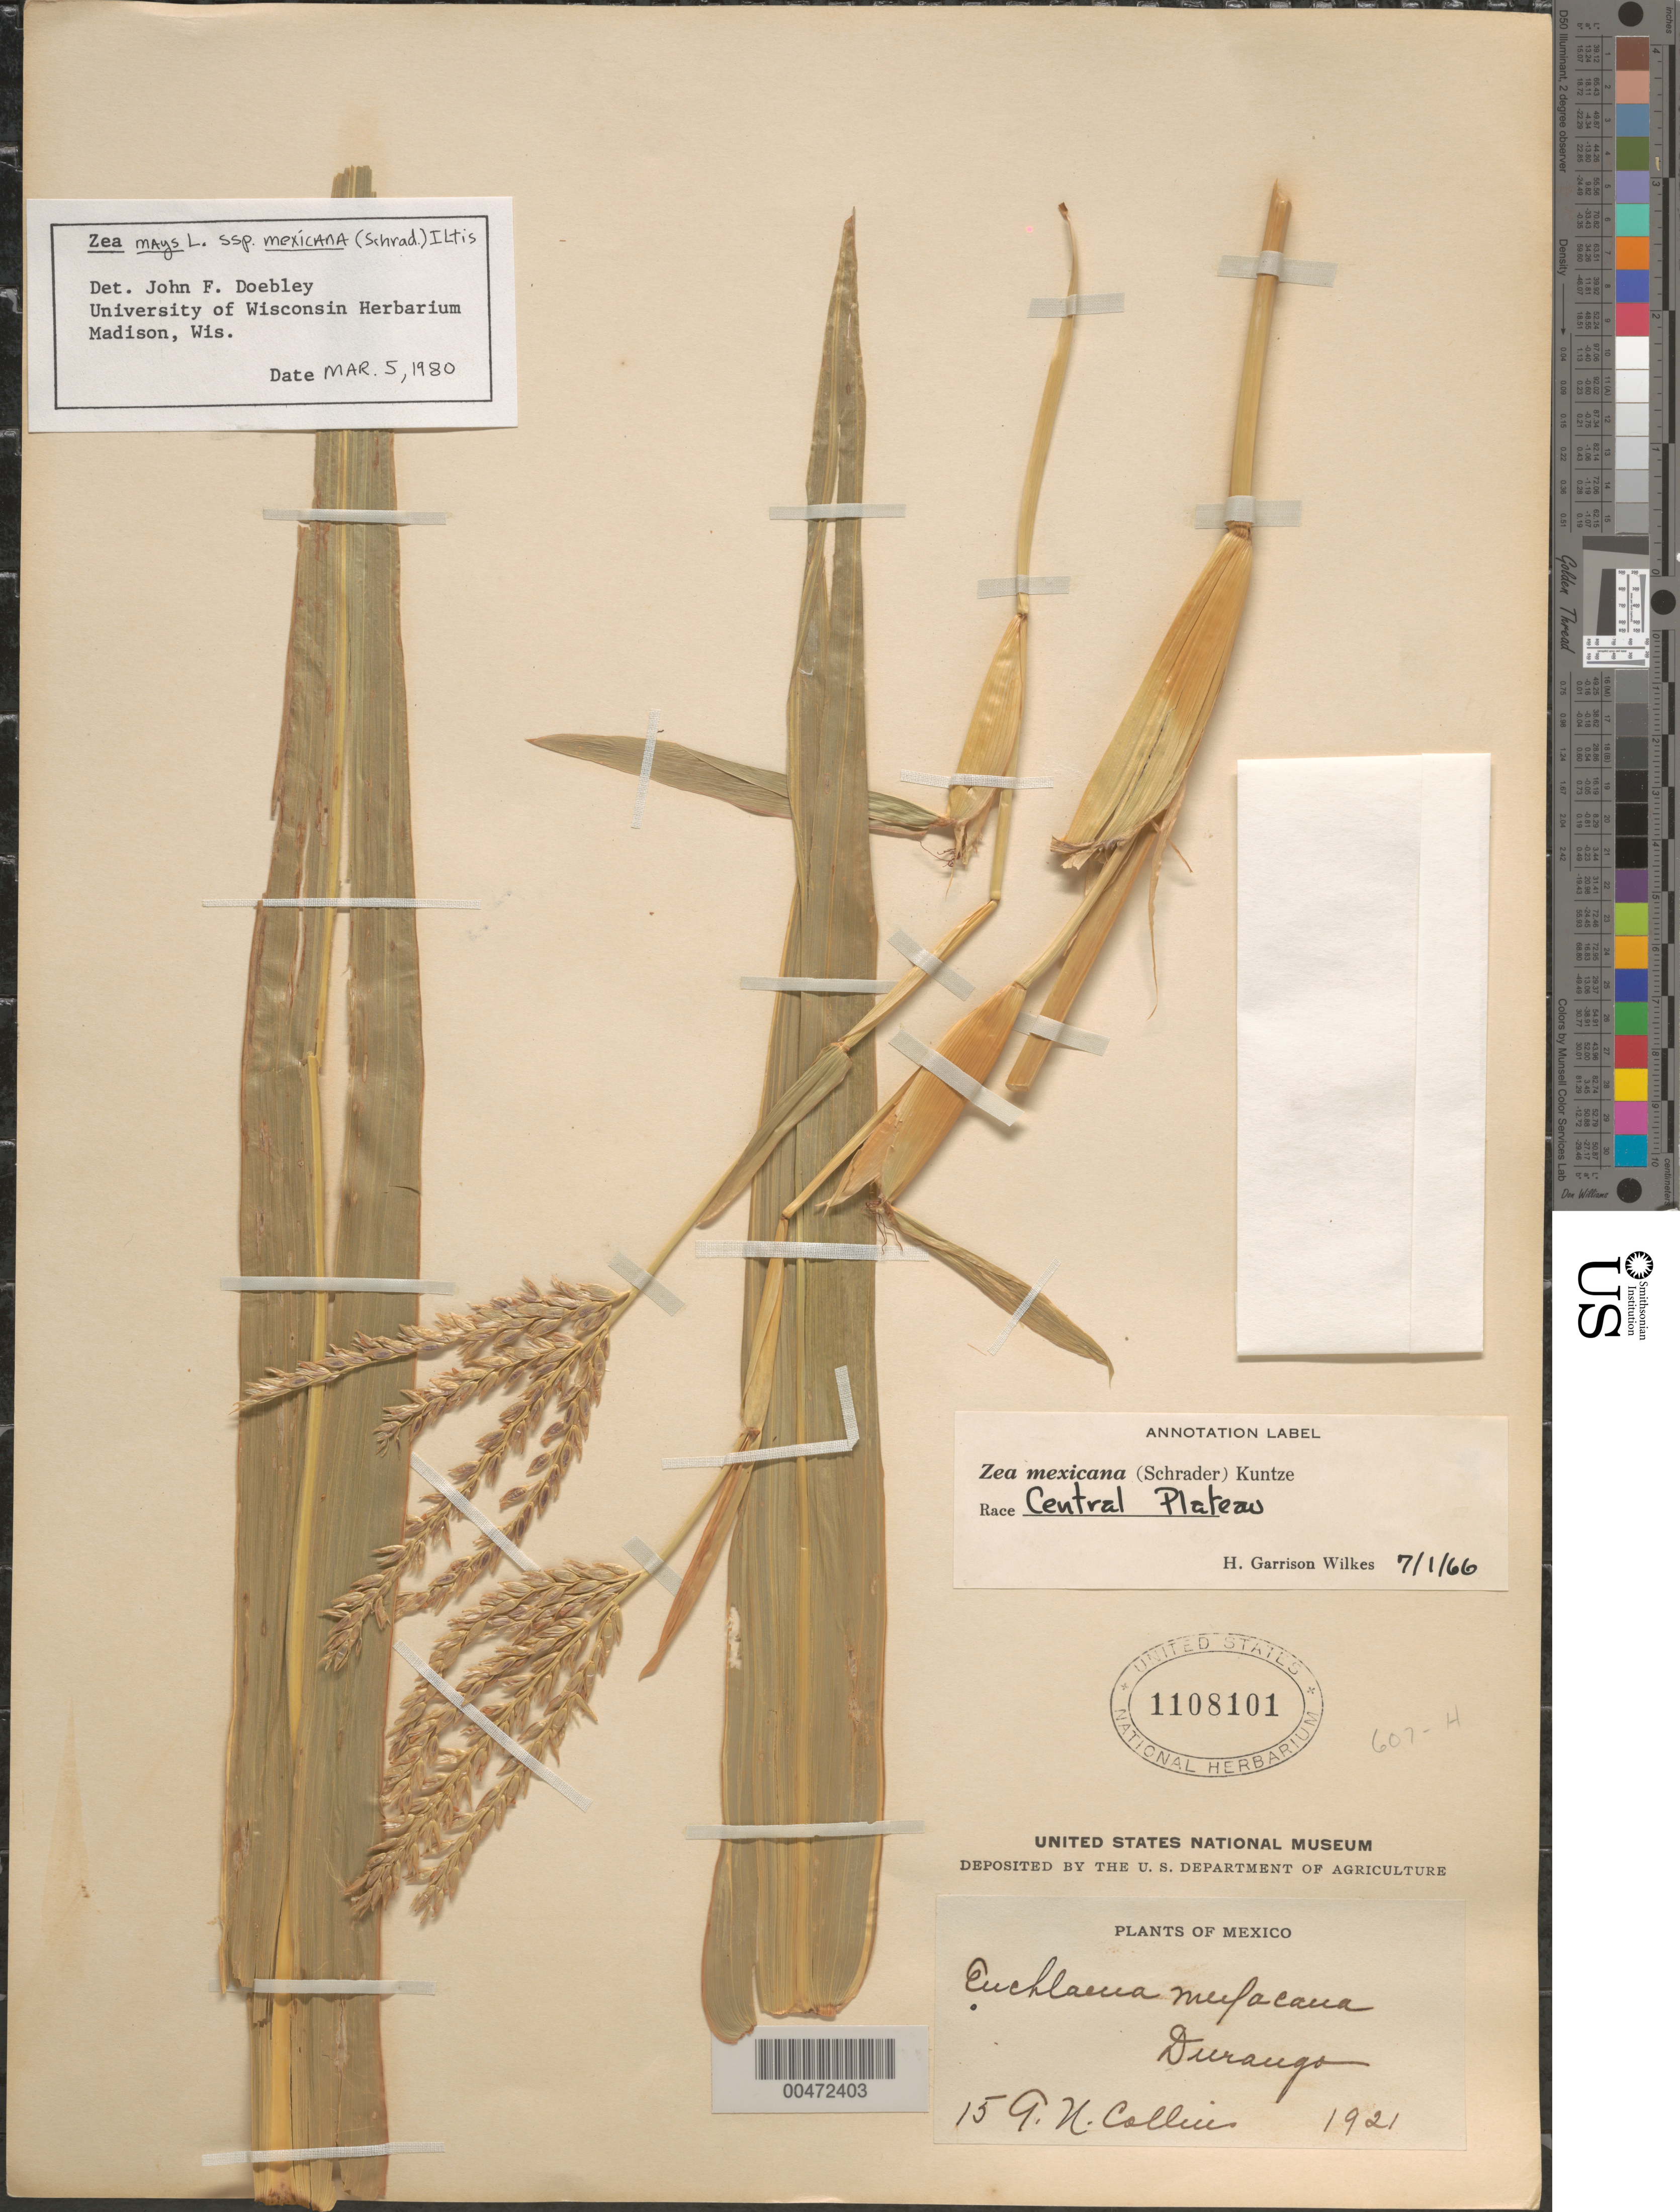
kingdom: Plantae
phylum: Tracheophyta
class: Liliopsida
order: Poales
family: Poaceae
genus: Zea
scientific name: Zea mays subsp. mexicana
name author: (Schrad.) Iltis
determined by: Doebley, John F.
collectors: G. Collins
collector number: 15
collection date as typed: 1921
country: Mexico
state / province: Durango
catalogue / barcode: US 1108101